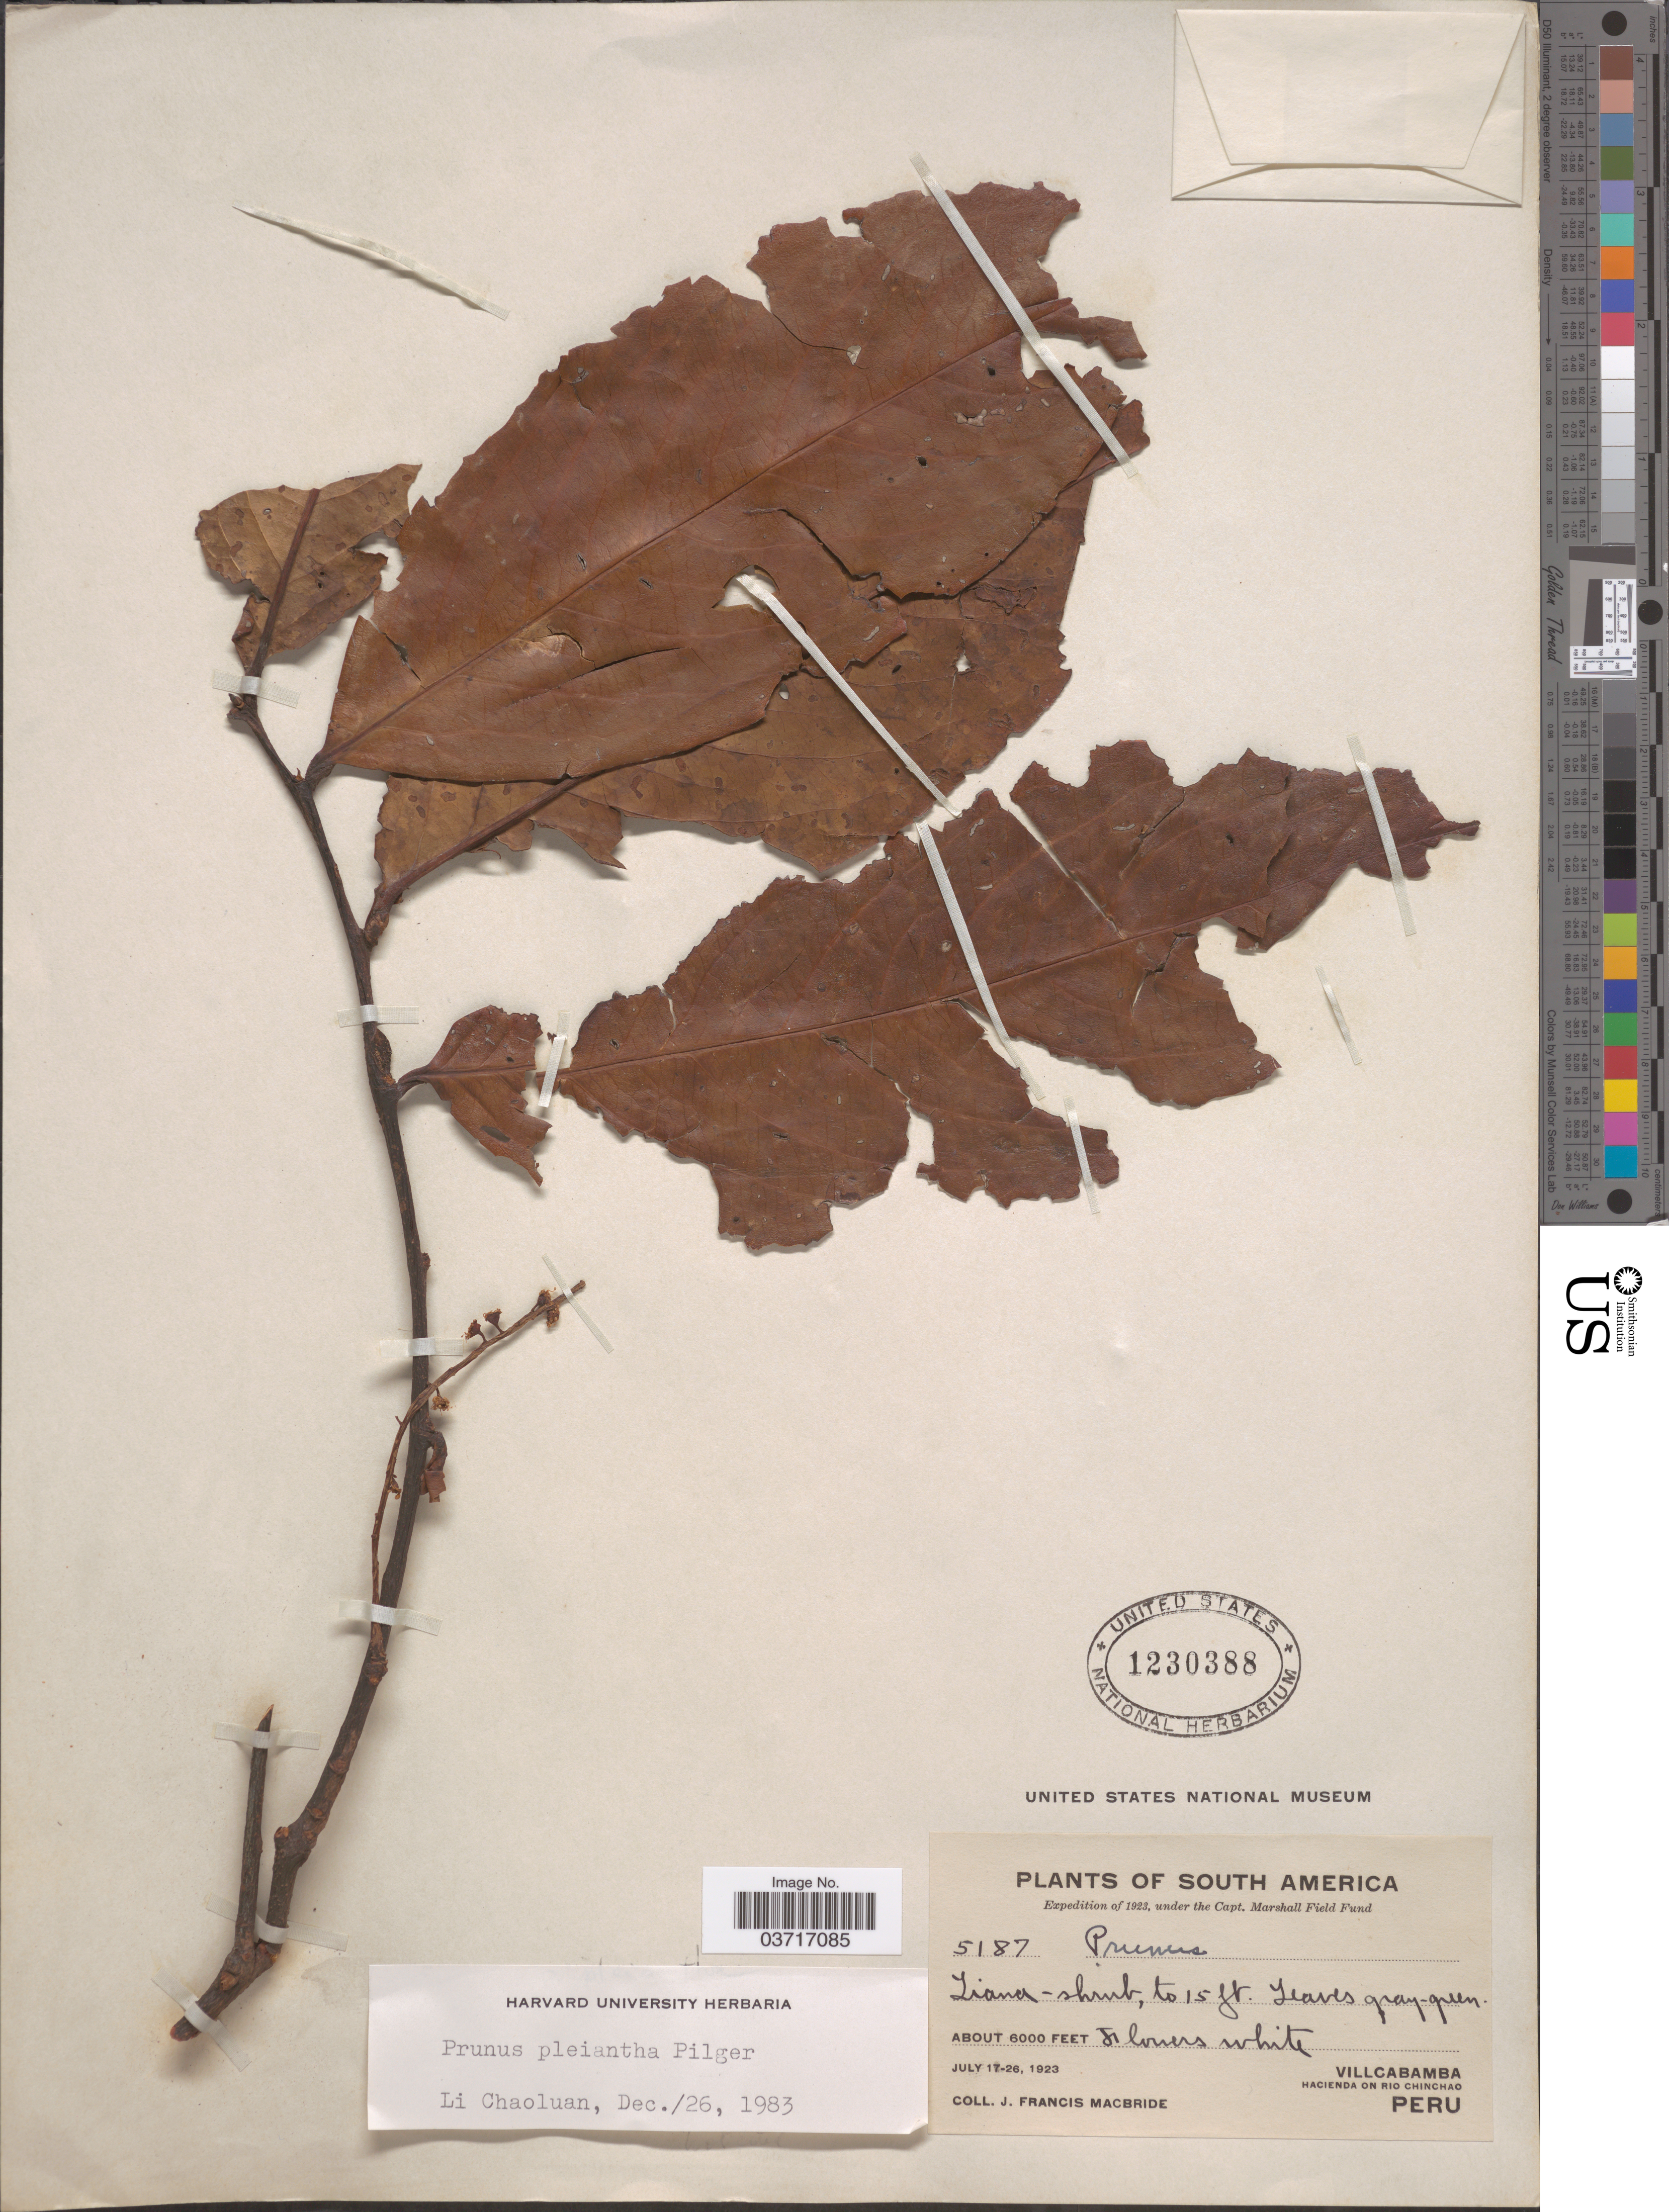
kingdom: Plantae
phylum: Tracheophyta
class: Magnoliopsida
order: Rosales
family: Rosaceae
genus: Prunus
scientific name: Prunus pleiantha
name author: Pilg.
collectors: J. F. Macbride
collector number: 5187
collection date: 1923-07-17/1923-07-26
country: Peru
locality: Villcabamba. Hacienda on Rio Chinchao.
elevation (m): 1829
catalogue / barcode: US 1230388